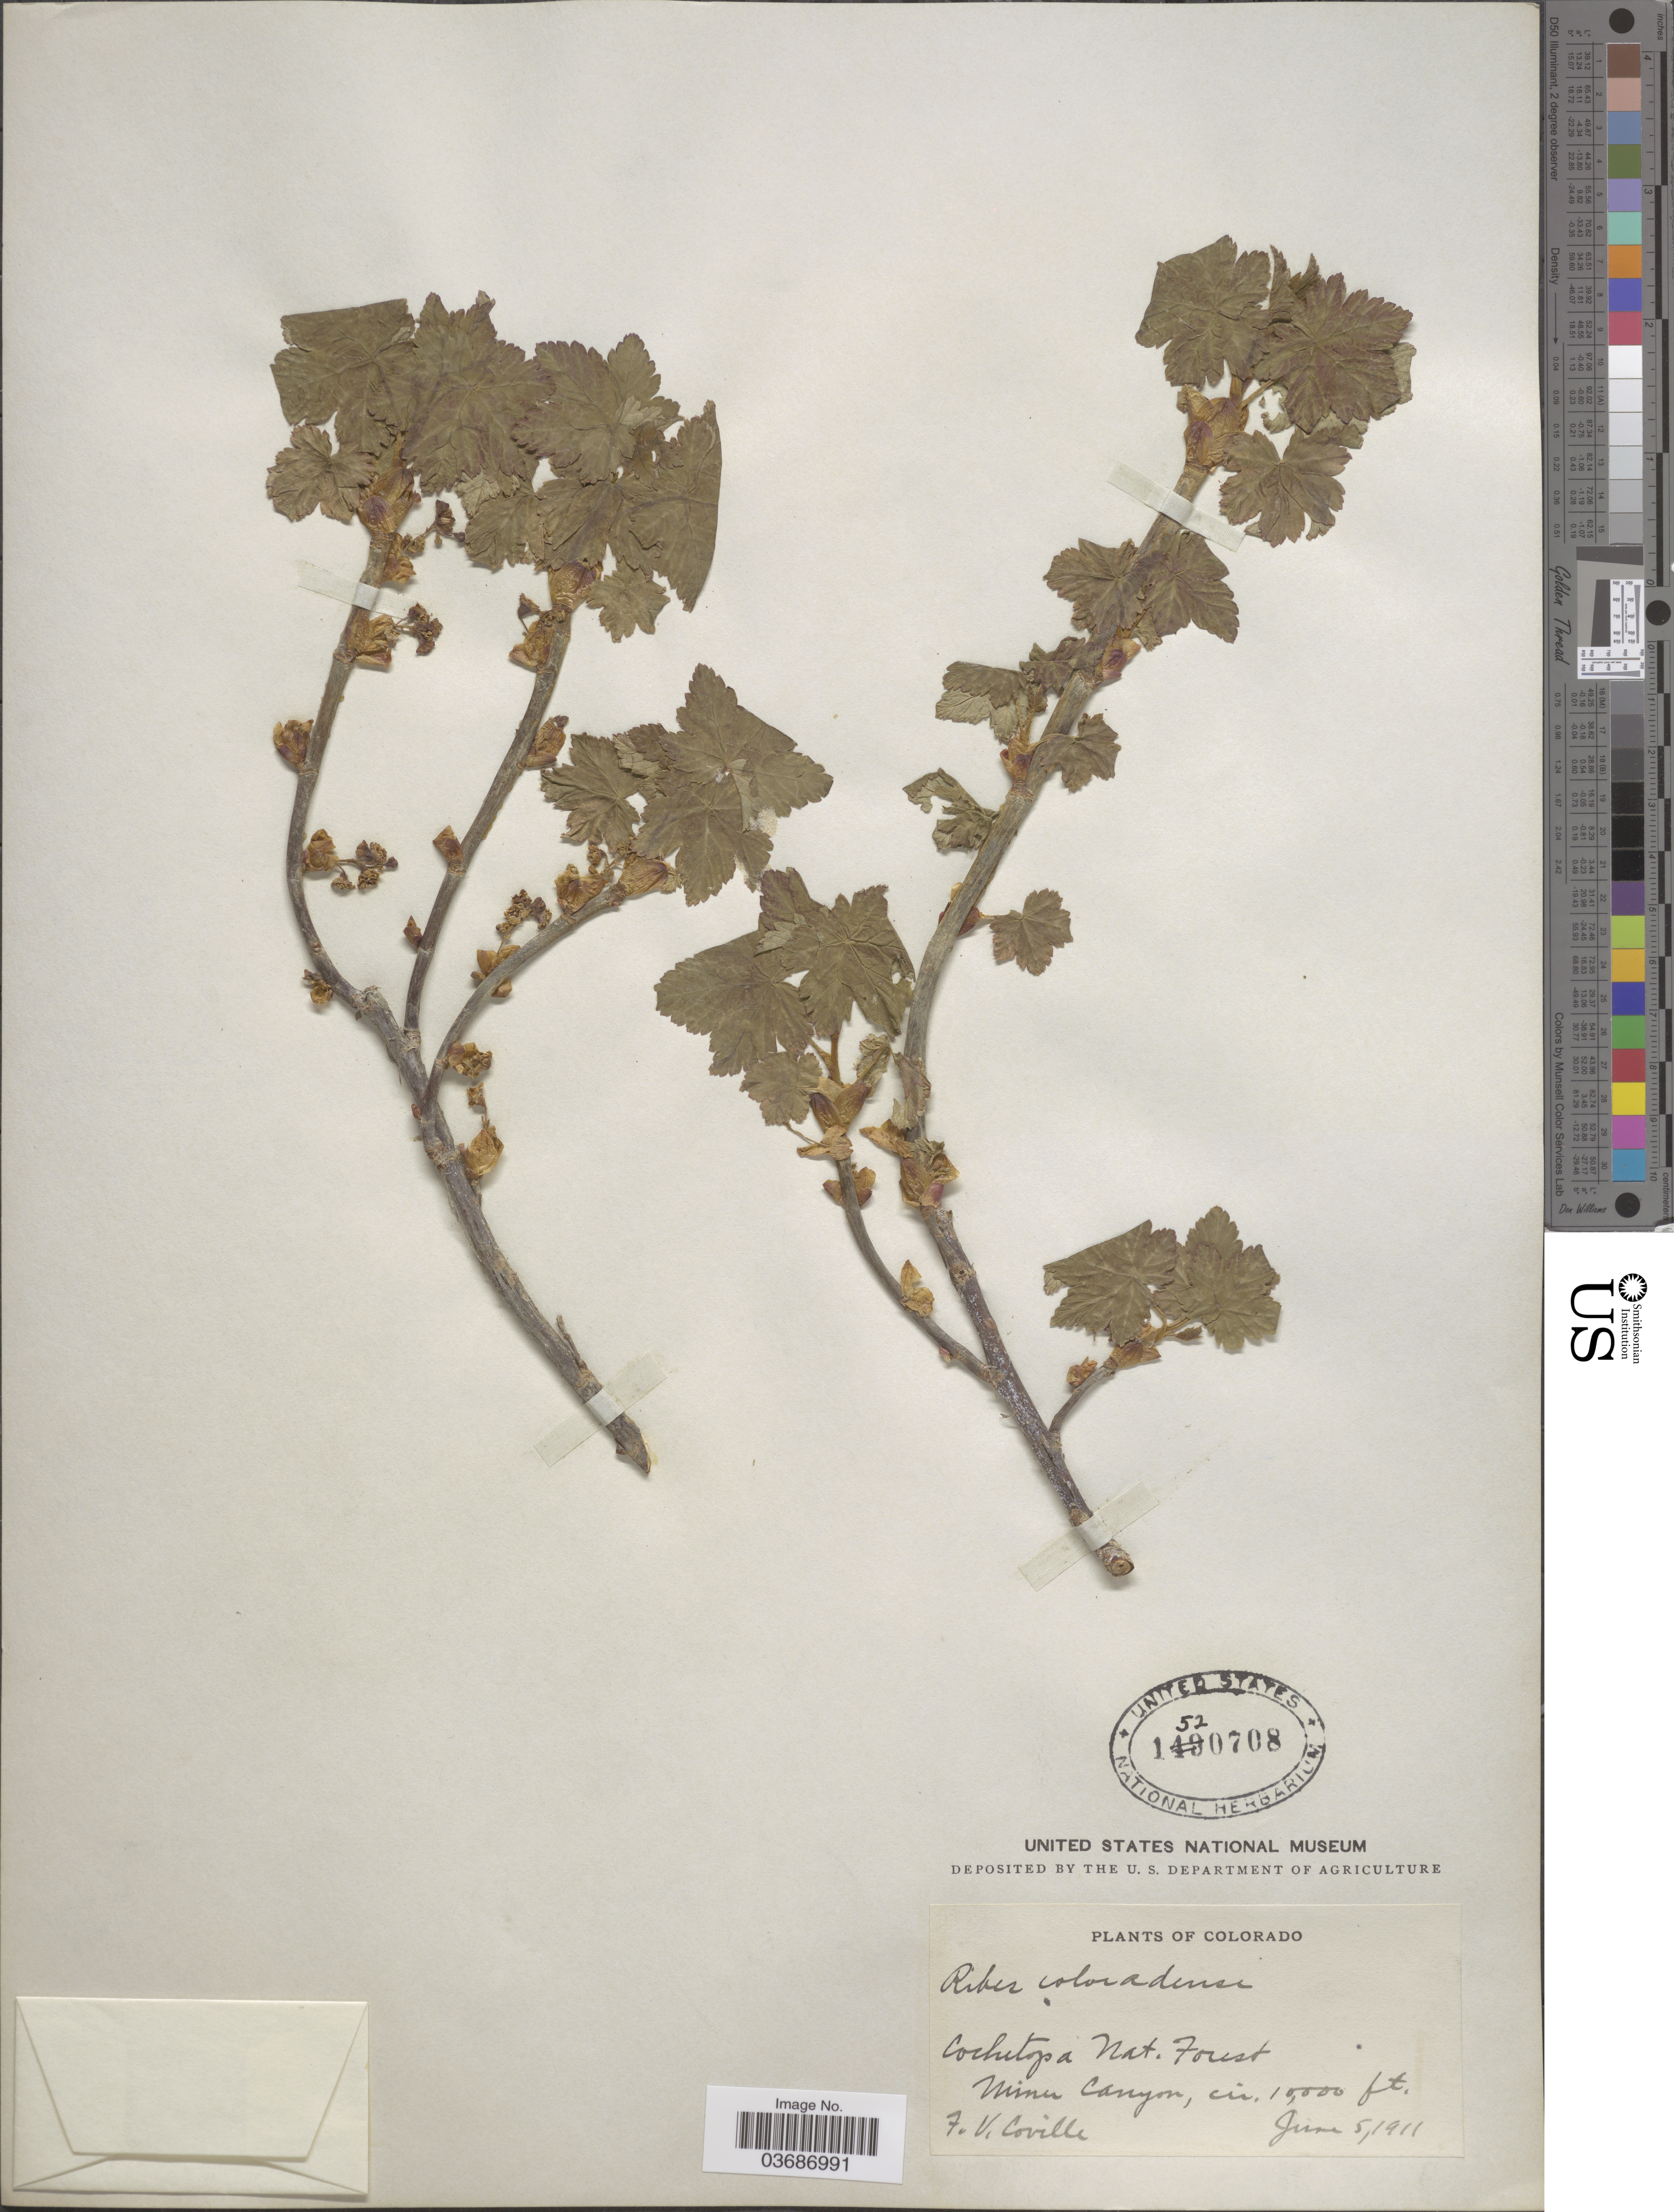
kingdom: Plantae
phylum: Tracheophyta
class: Magnoliopsida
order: Saxifragales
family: Grossulariaceae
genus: Ribes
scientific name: Ribes coloradense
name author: Coville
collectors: F. V. Coville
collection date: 1911-06-05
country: United States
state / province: Colorado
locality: Cochetopa Nat. Forest. Miner Canyon.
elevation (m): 3048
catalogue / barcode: US 1520708